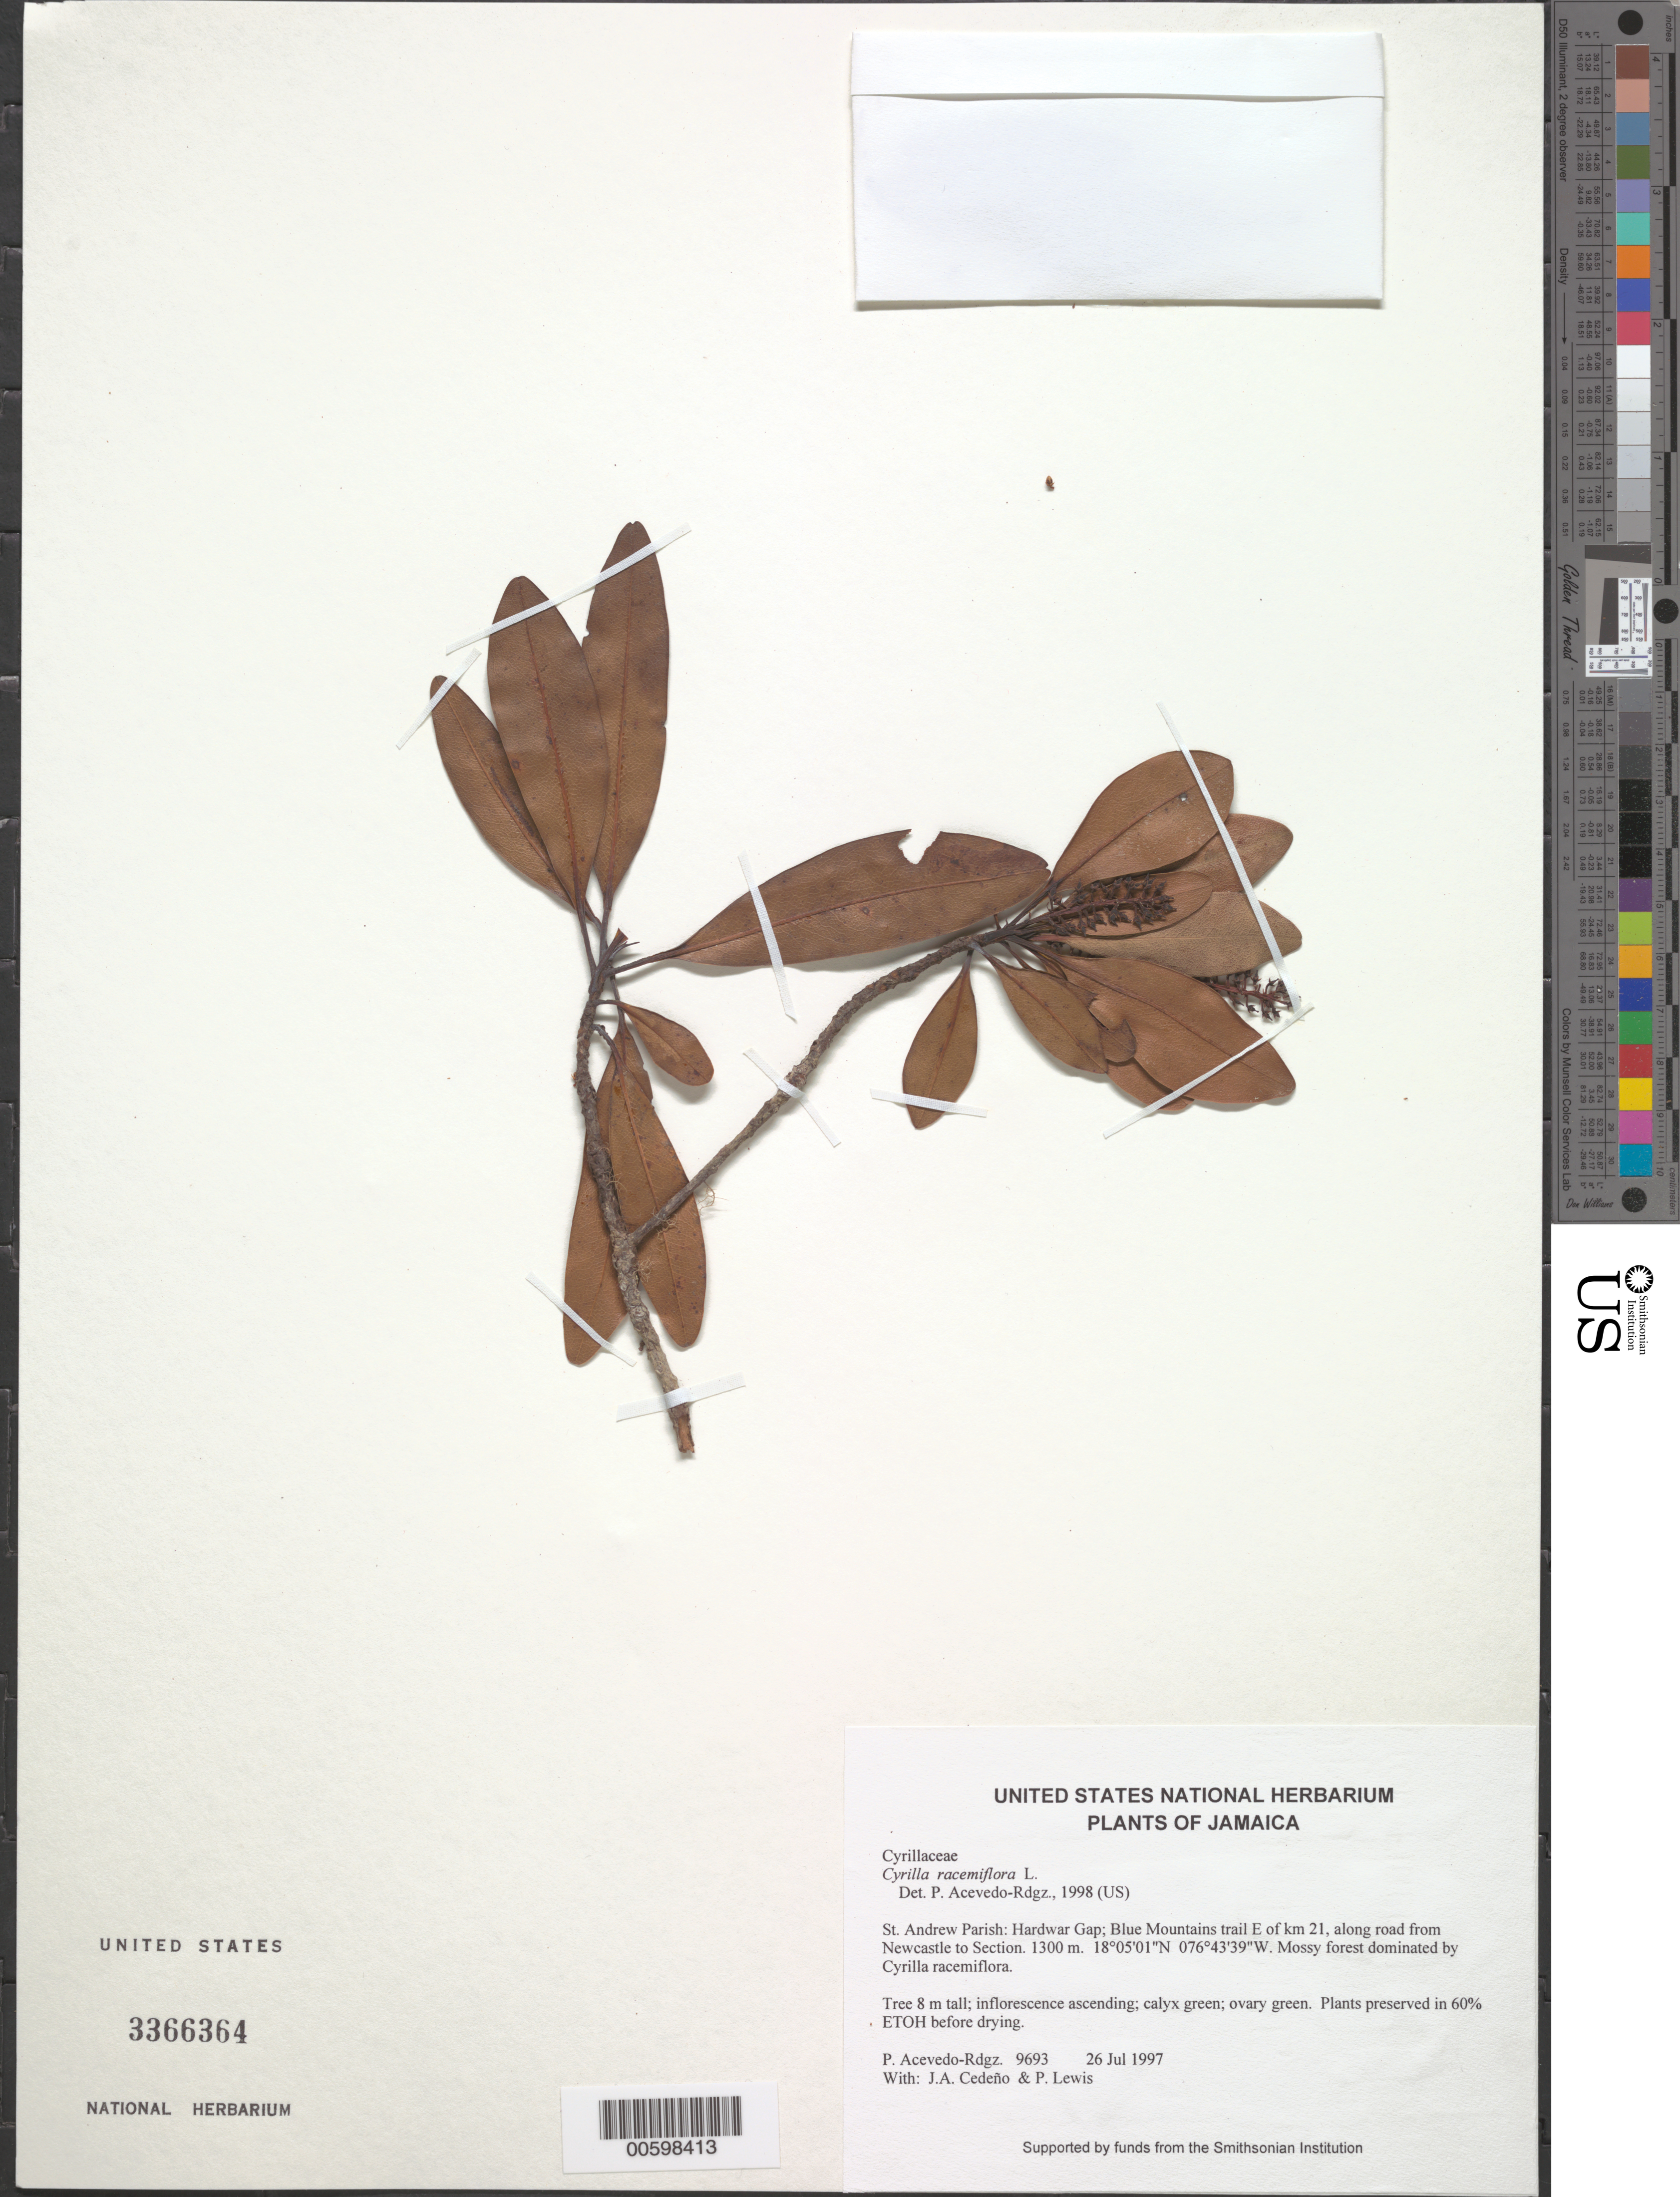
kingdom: Plantae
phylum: Tracheophyta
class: Magnoliopsida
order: Ericales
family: Cyrillaceae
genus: Cyrilla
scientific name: Cyrilla racemiflora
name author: L.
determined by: Acevedo-Rodríguez, P., (BOT), Smithsonian Institution - National Museum of Natural History (UNITED STATES)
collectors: P. Acevedo-Rodr., J. A. Cedeño M. & P. Lewis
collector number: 9693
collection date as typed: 26 Jul 1997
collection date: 1997-07-26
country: Jamaica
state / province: Saint Andrew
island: Jamaica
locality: St. Andrew Parish: Hardwar Gap; Blue Mountains trail E of km 21, along road from Newcastle to Section.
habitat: Mossy forest dominated by Cyrilla racemiflora.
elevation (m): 1300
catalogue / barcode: US 3366364